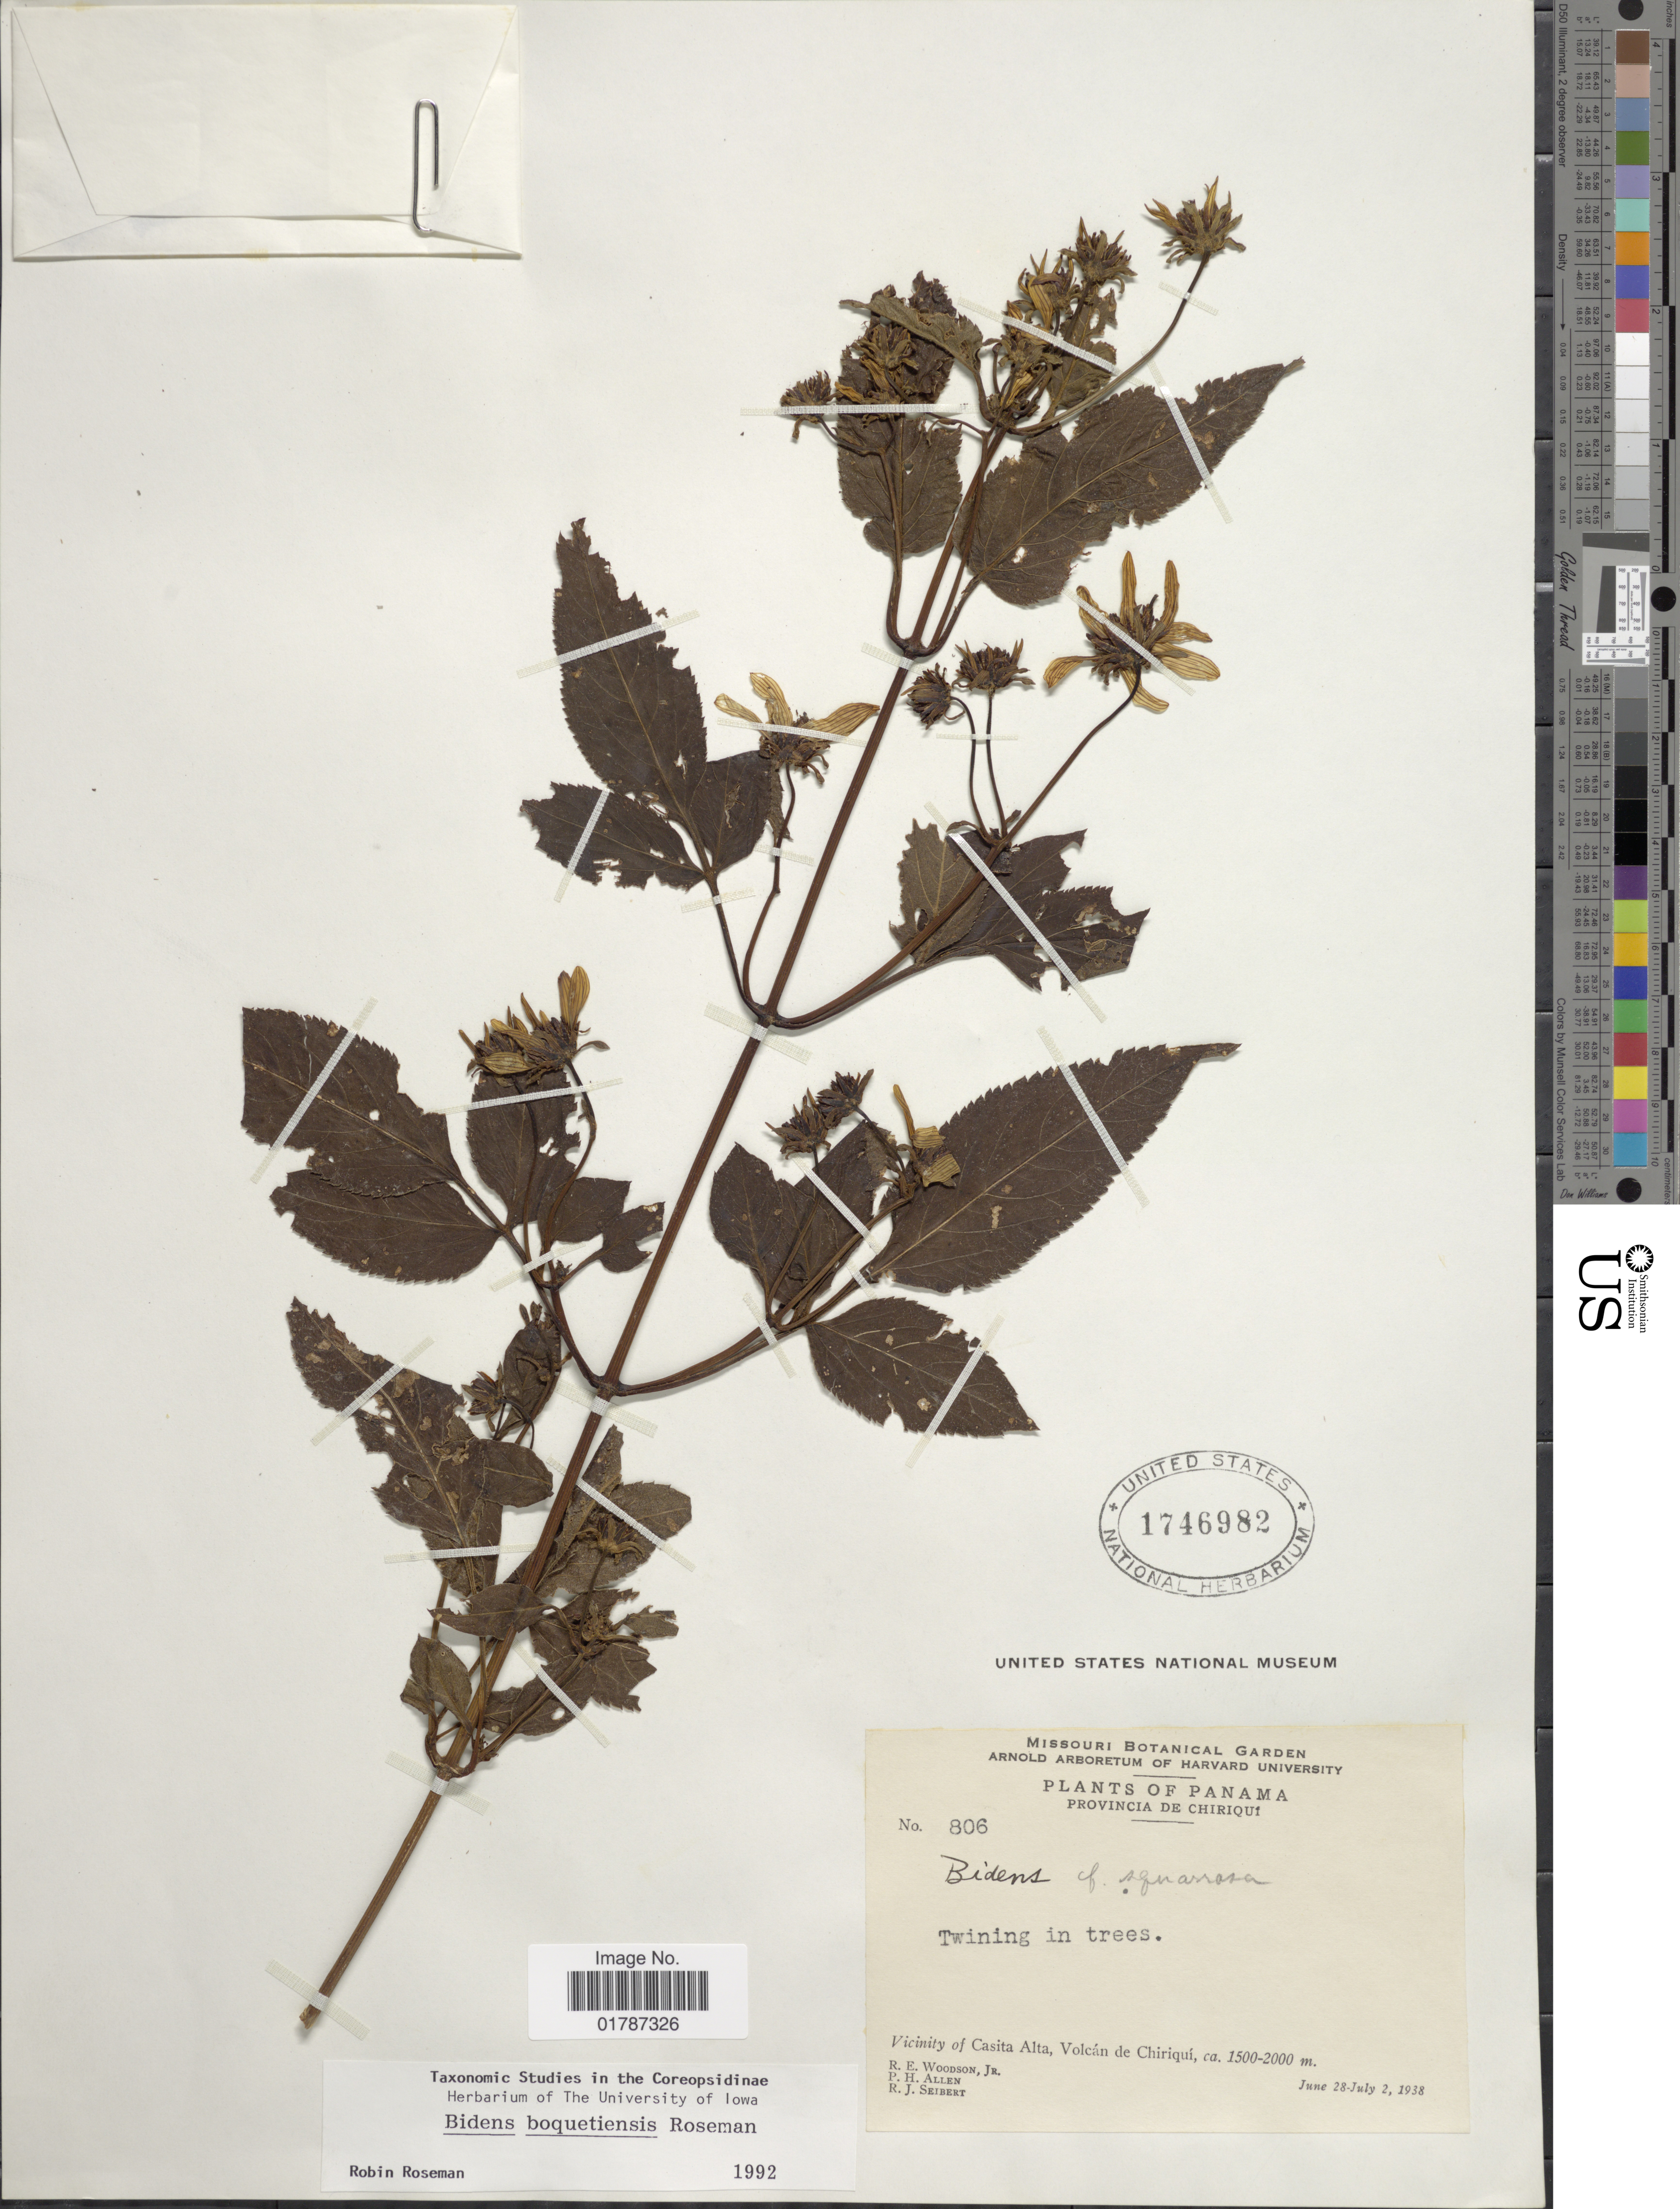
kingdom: Plantae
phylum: Tracheophyta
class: Magnoliopsida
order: Asterales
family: Asteraceae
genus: Bidens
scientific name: Bidens boquetinsis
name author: Roseman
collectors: R. E. Woodson, P. H. Allen & R. J. Seibert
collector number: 806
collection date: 1938-06-28/1938-07-02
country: Panama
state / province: Chiriqui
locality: Provincia de Chiriqui, Vicinity of Casita Alta, Volcan de Chiriqui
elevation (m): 1500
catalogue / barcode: US 1746982